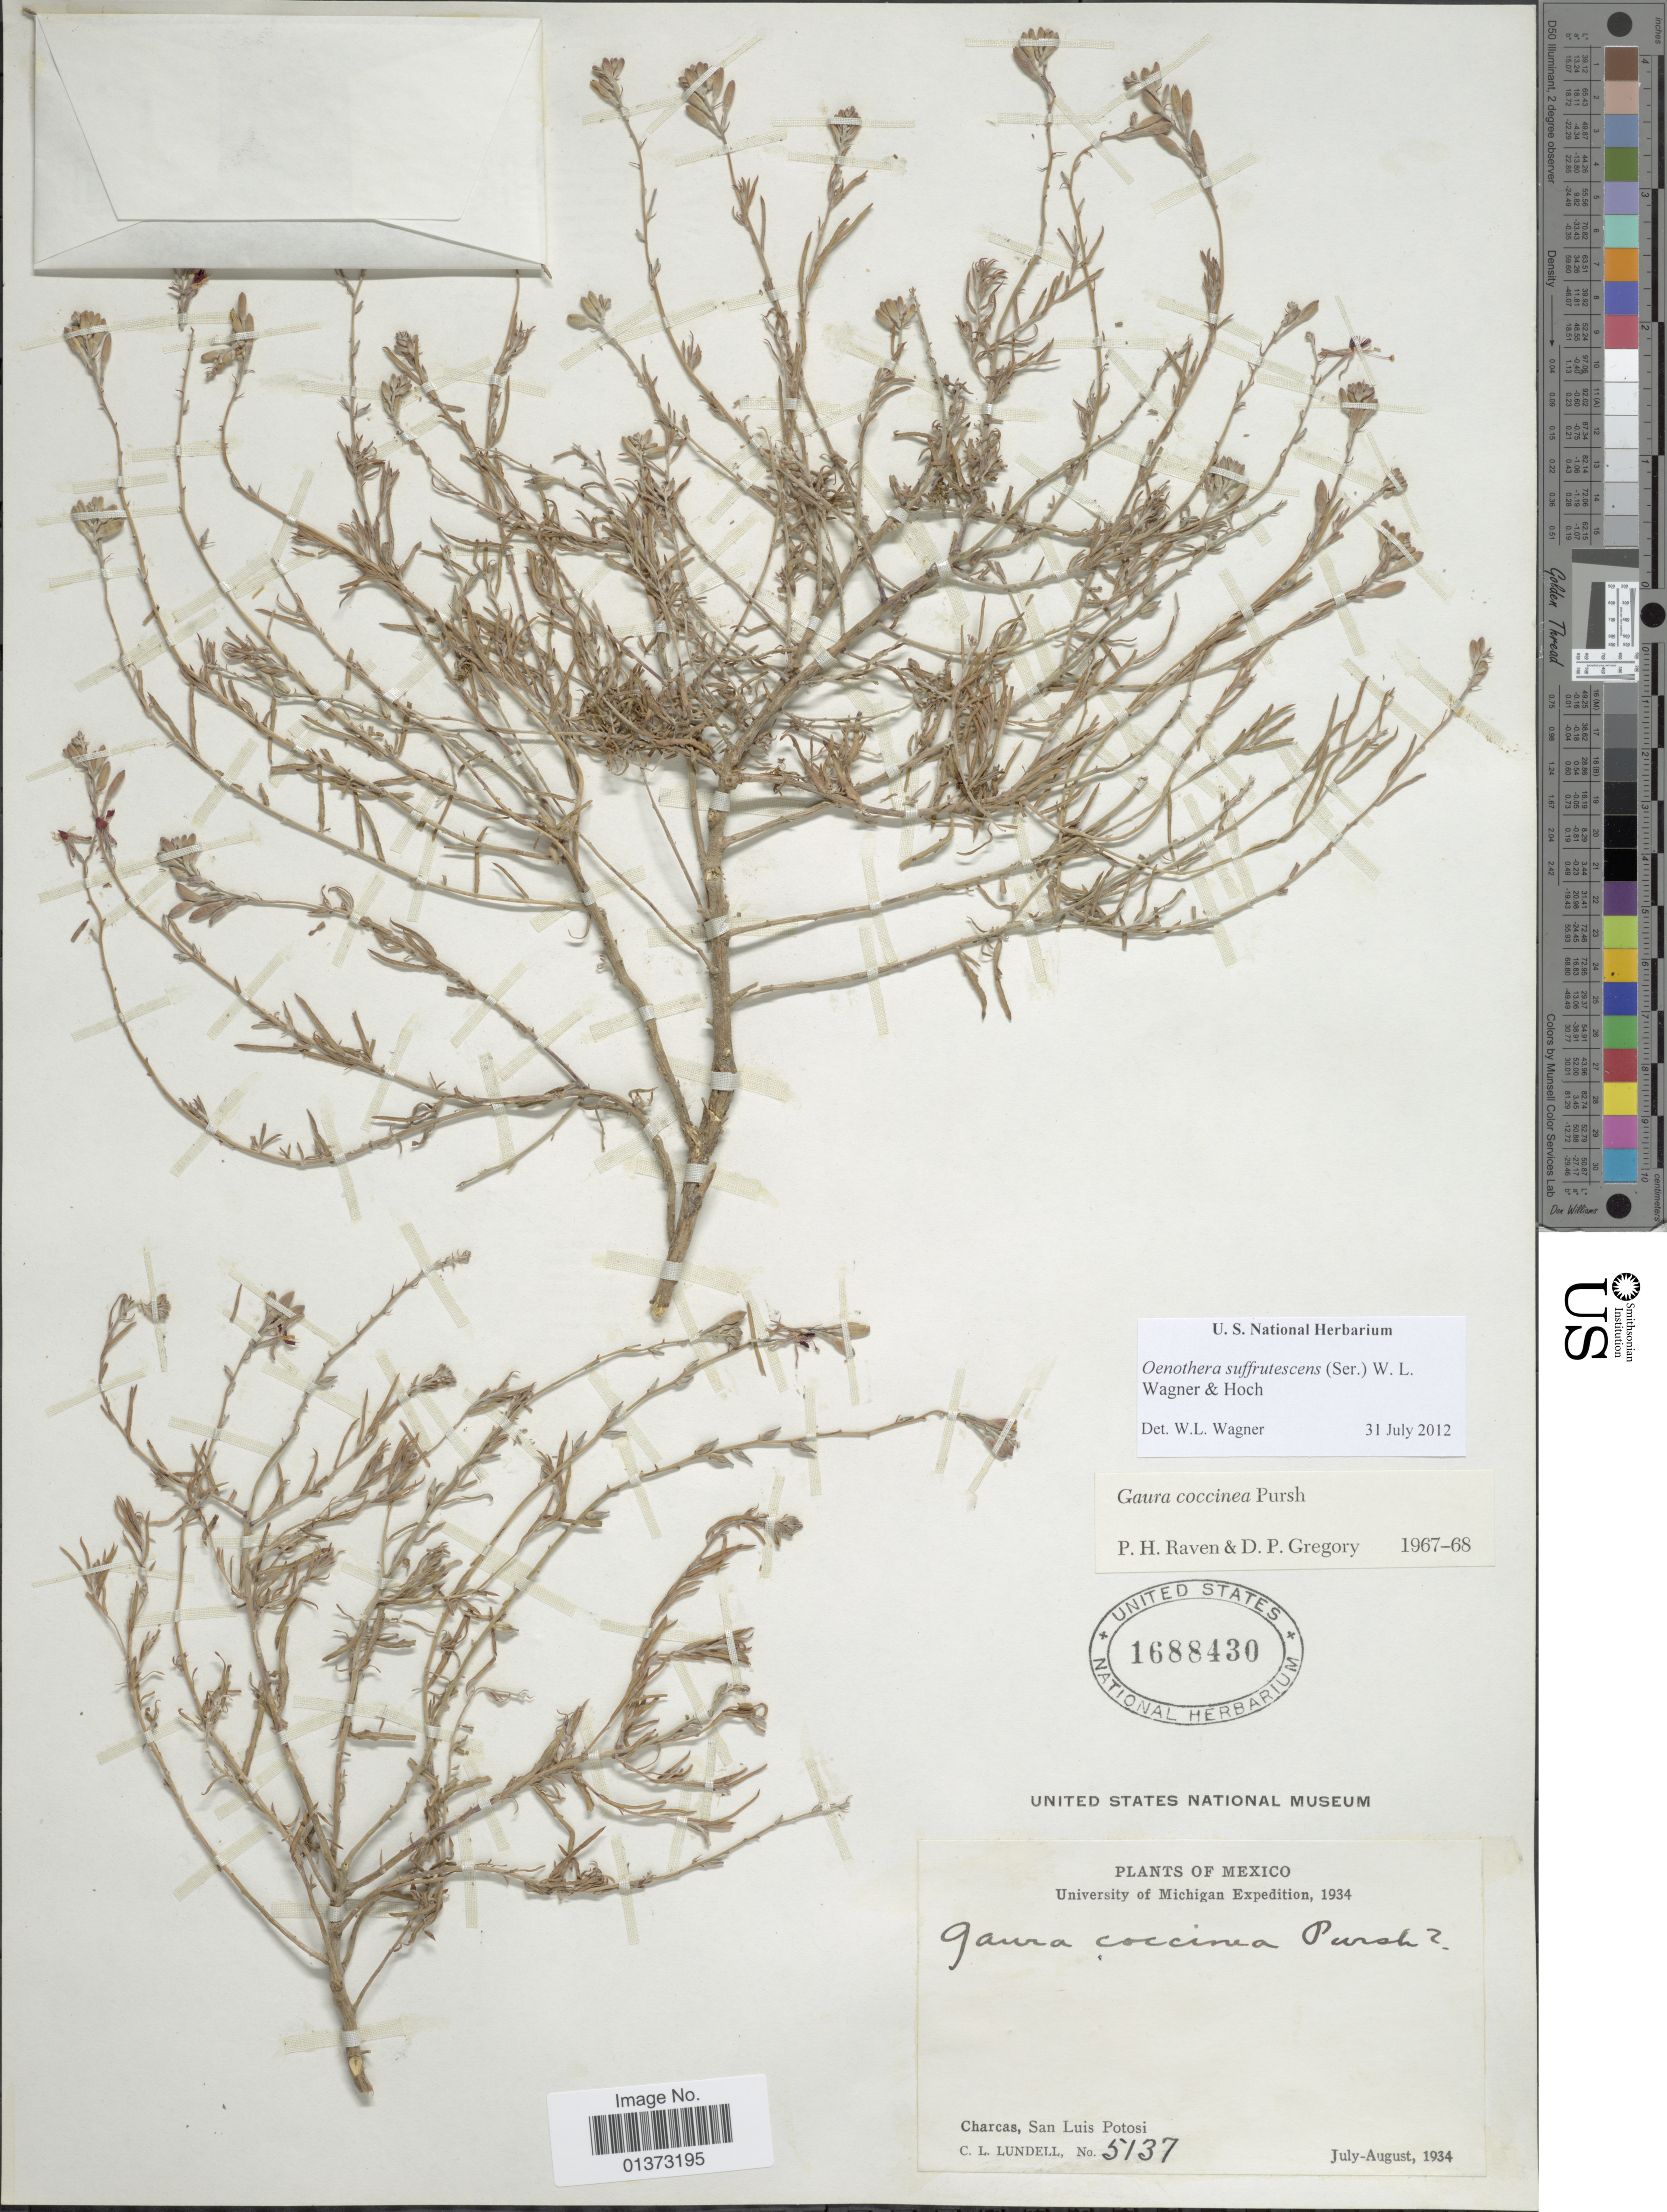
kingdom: Plantae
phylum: Tracheophyta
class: Magnoliopsida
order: Myrtales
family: Onagraceae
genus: Oenothera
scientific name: Oenothera suffrutescens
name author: (Ser.) W.L. Wagner & Hoch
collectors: C. L. Lundell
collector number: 5137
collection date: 1934-07/1934-08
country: Mexico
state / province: San Luis Potosí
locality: Charcas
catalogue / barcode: US 1688430